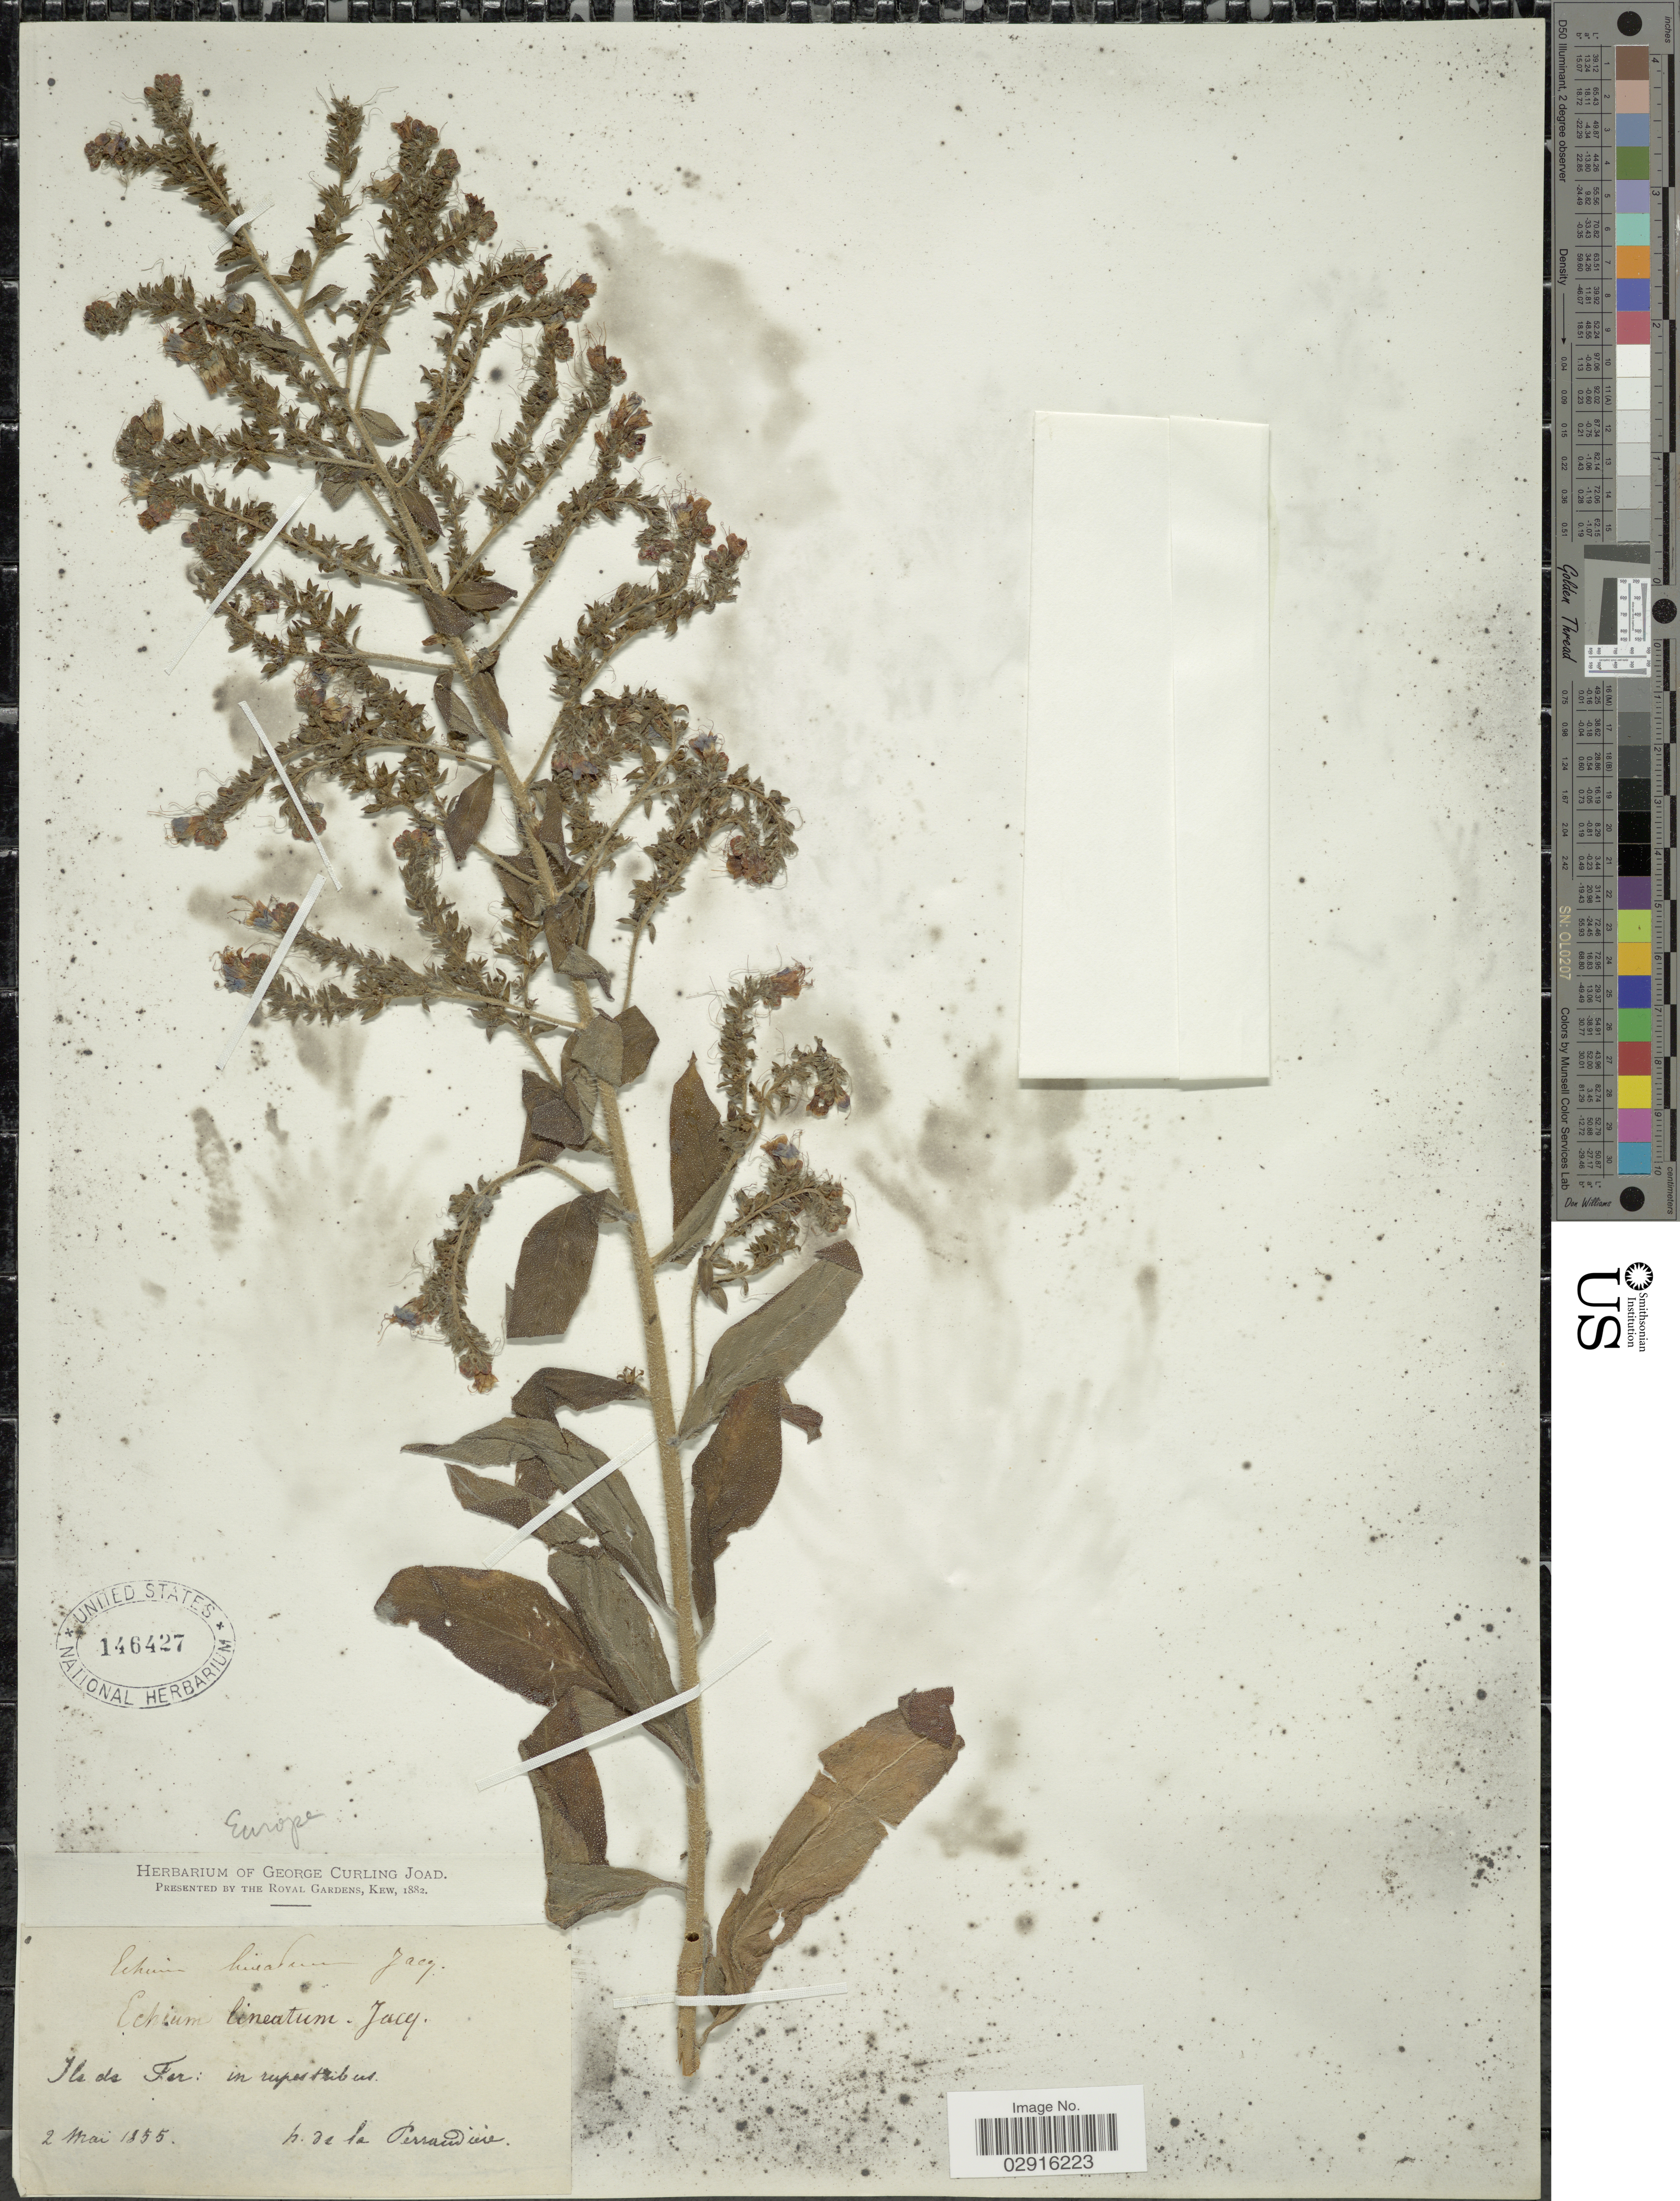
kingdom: Plantae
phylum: Tracheophyta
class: Magnoliopsida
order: Boraginales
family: Boraginaceae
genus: Echium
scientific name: Echium lineatum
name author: J. Jacq.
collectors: Perraudierè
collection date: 1855-05-02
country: Spain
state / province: Canarias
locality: Ile de Fer: in rupertibus.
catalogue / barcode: US 146427